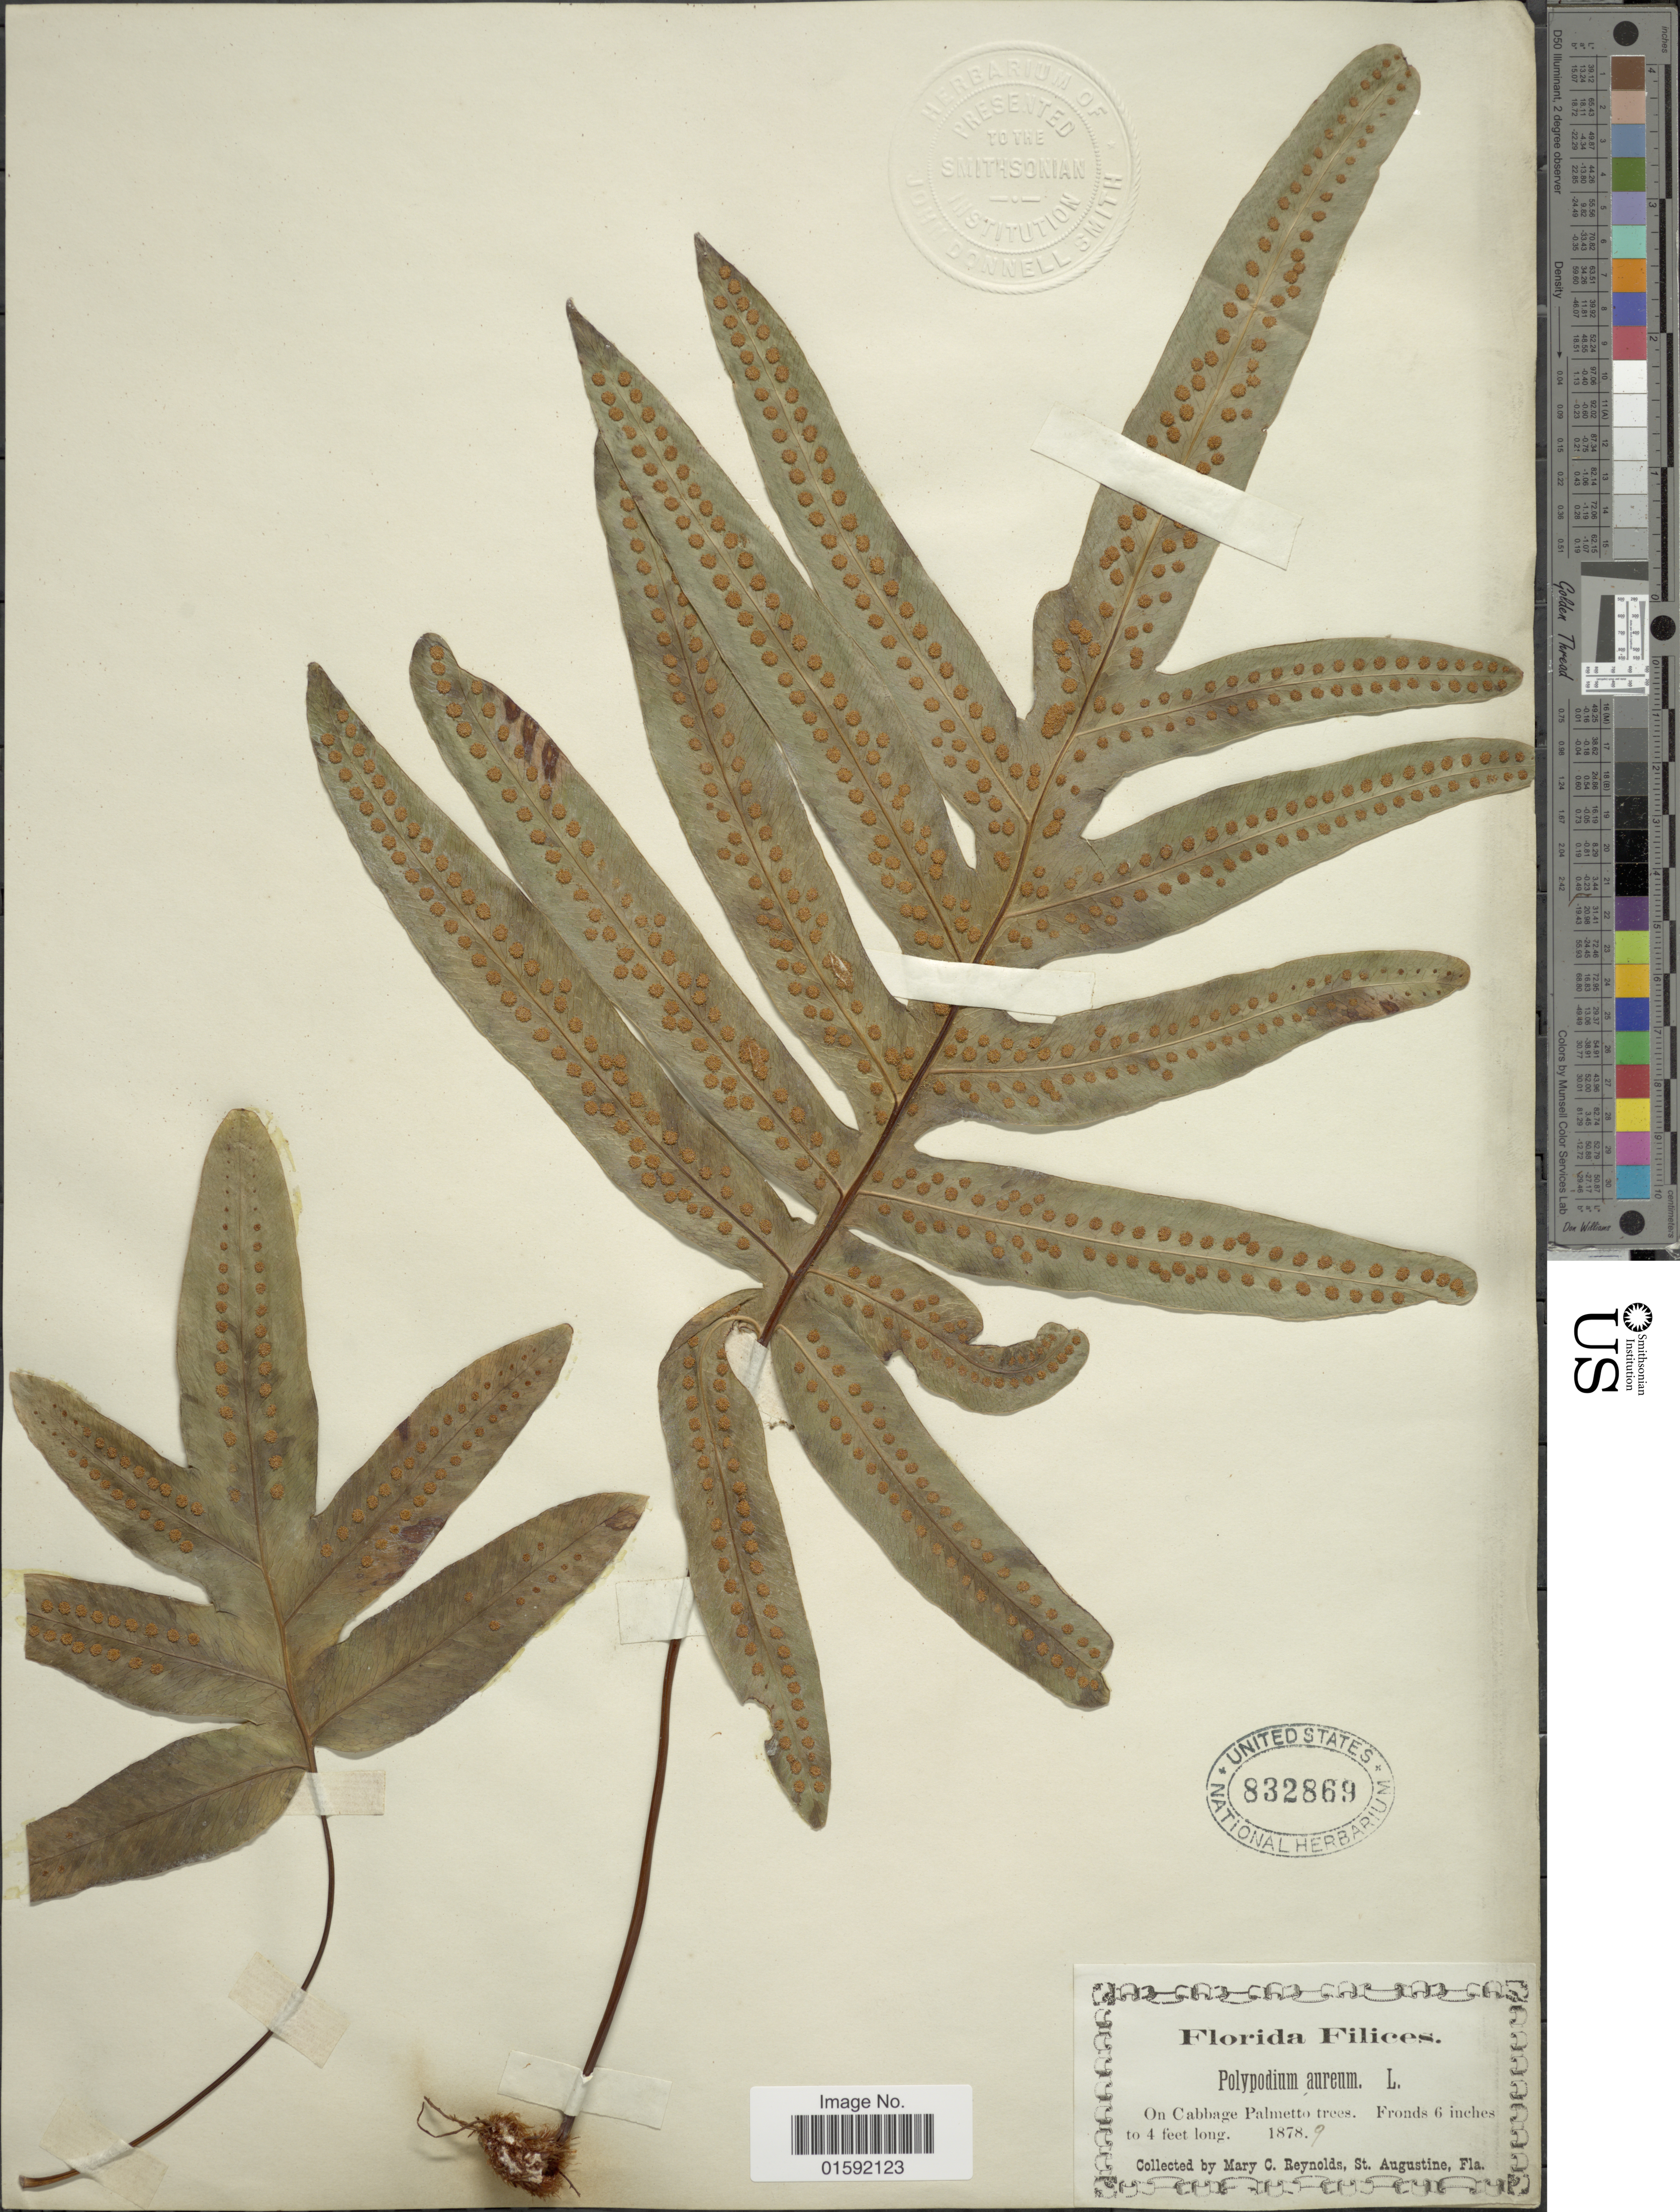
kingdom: Plantae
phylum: Tracheophyta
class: Polypodiopsida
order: Polypodiales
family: Polypodiaceae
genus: Phlebodium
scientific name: Phlebodium aureum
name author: (L.) J. Sm.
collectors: M. Reynold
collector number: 9?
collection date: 1878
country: United States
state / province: Florida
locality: On Cabbage Palmetto trees, St. Augustine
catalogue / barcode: US 832869